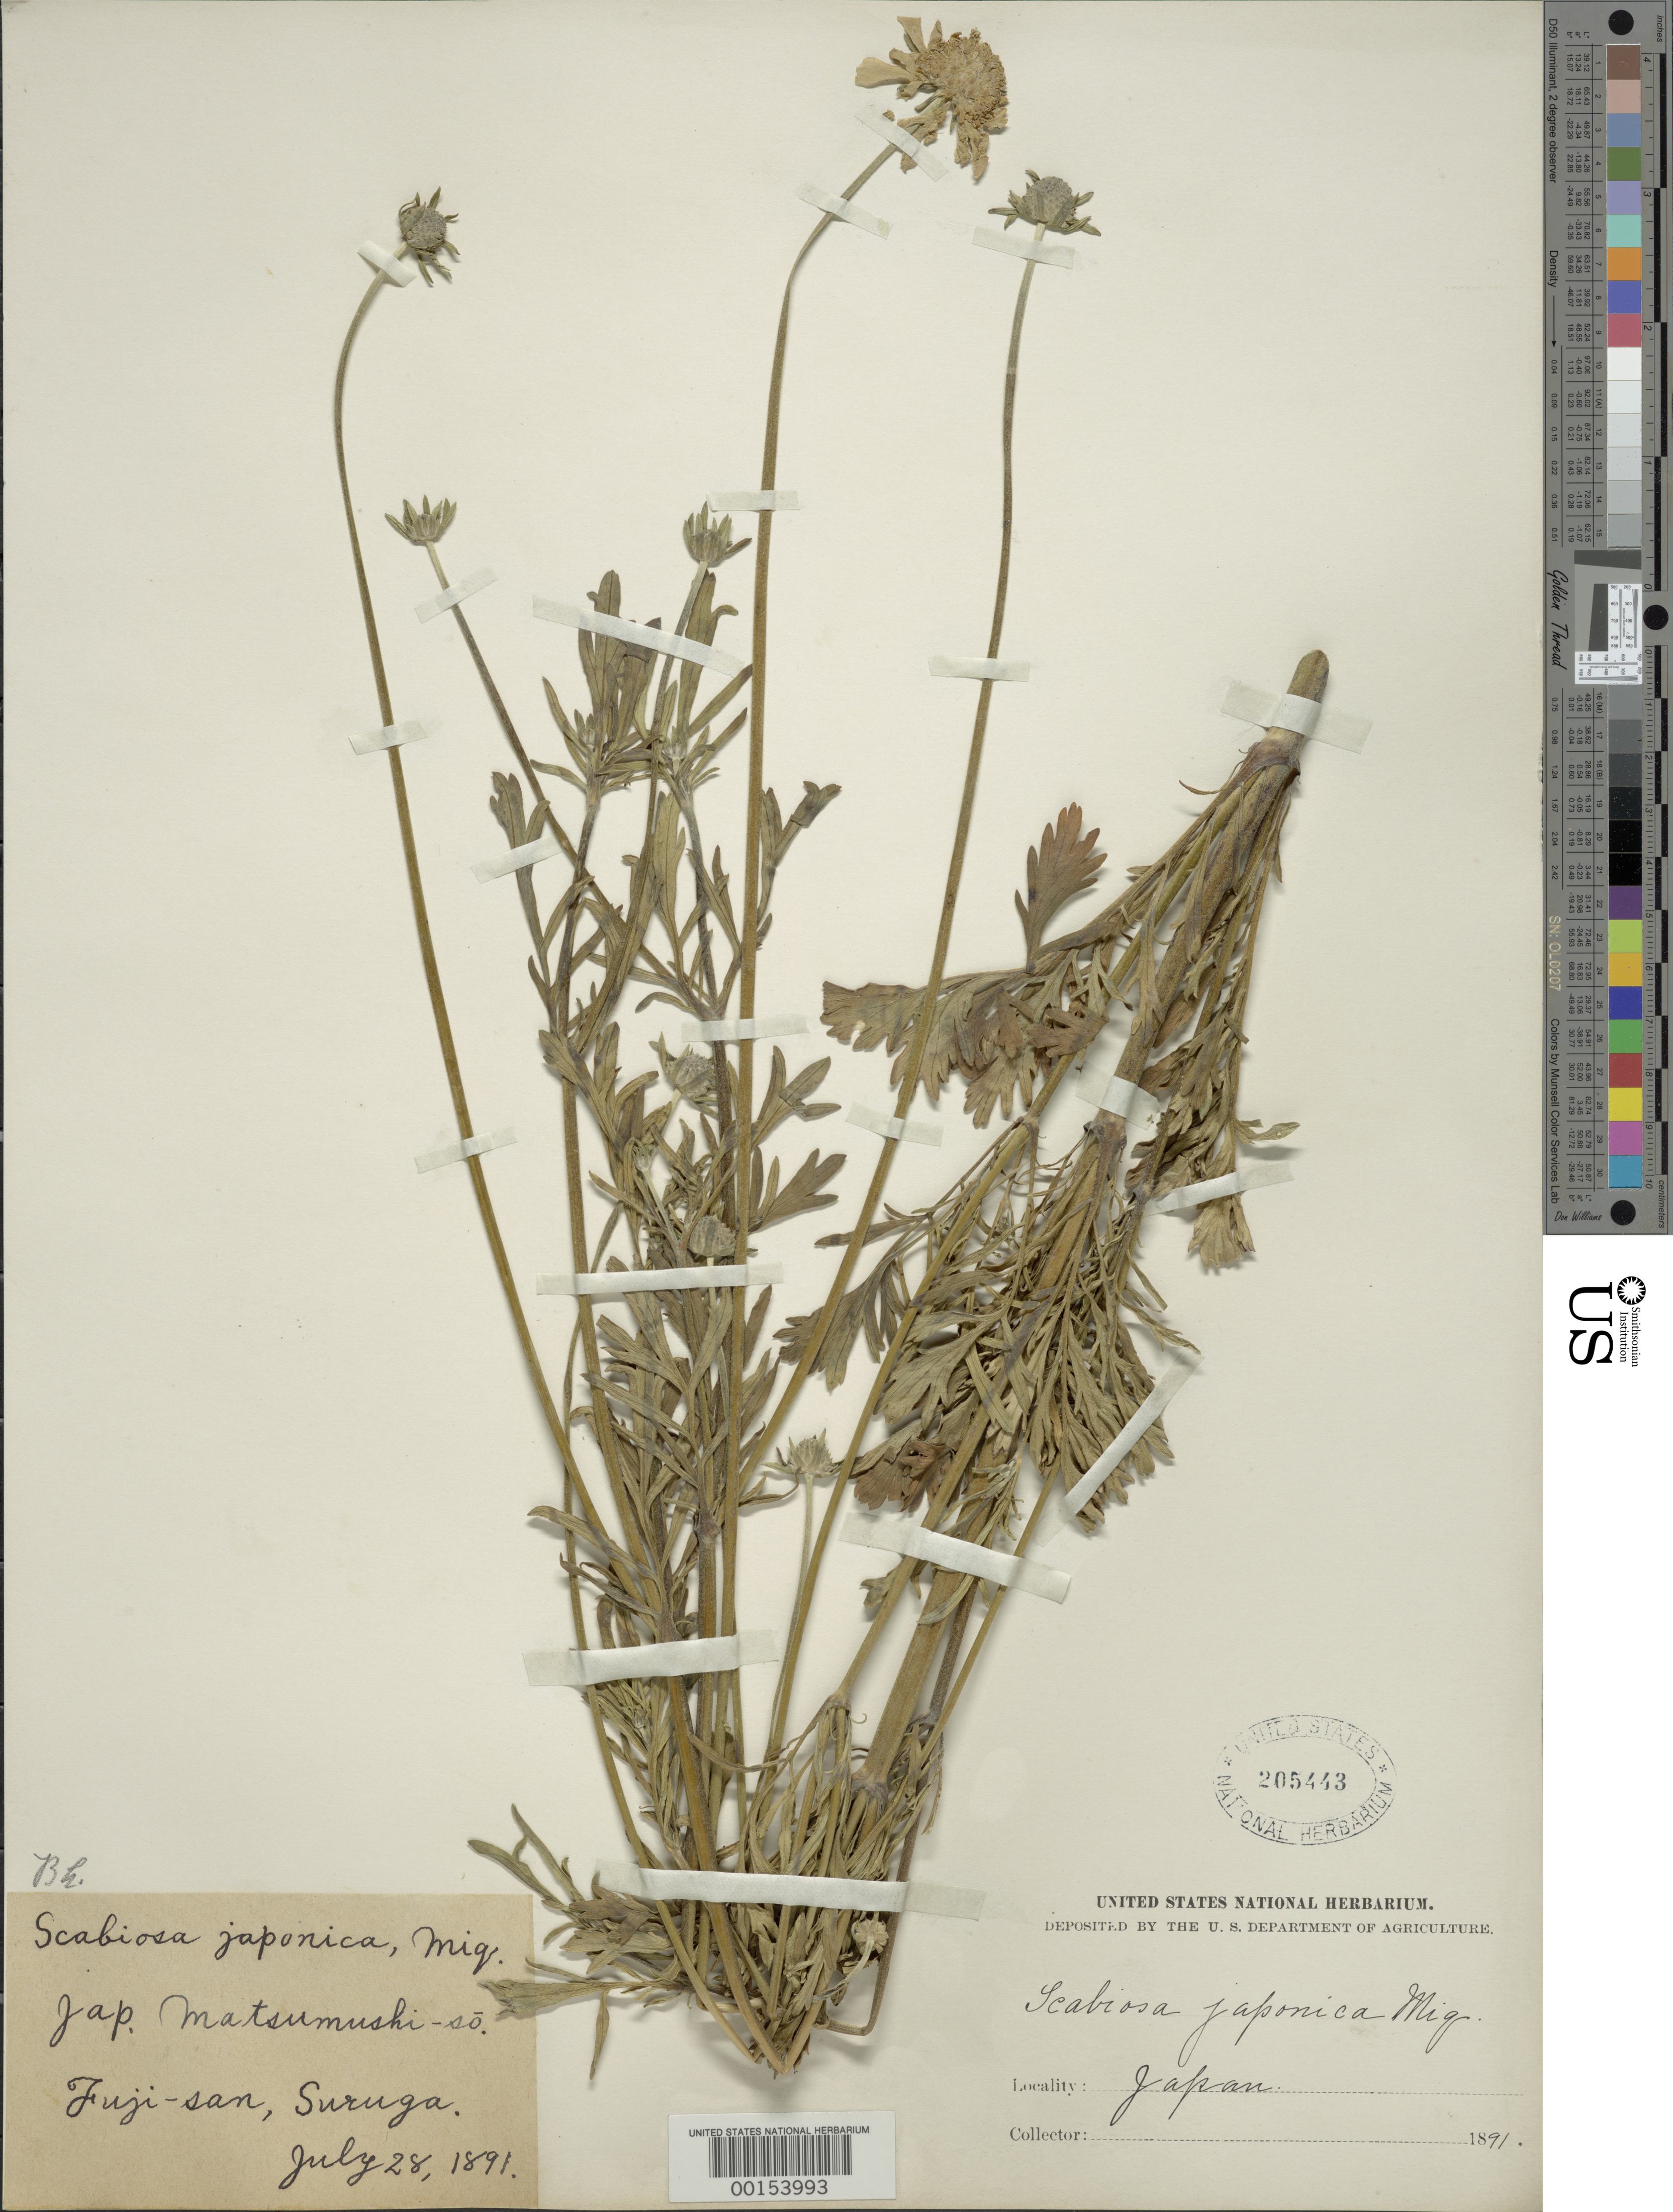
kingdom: Plantae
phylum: Tracheophyta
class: Magnoliopsida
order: Dipsacales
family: Caprifoliaceae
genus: Scabiosa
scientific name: Scabiosa japonica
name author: Miq.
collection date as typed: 28 Jul 1891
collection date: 1891-07-28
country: Japan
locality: Fuji-san, Suruga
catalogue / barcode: US 205443